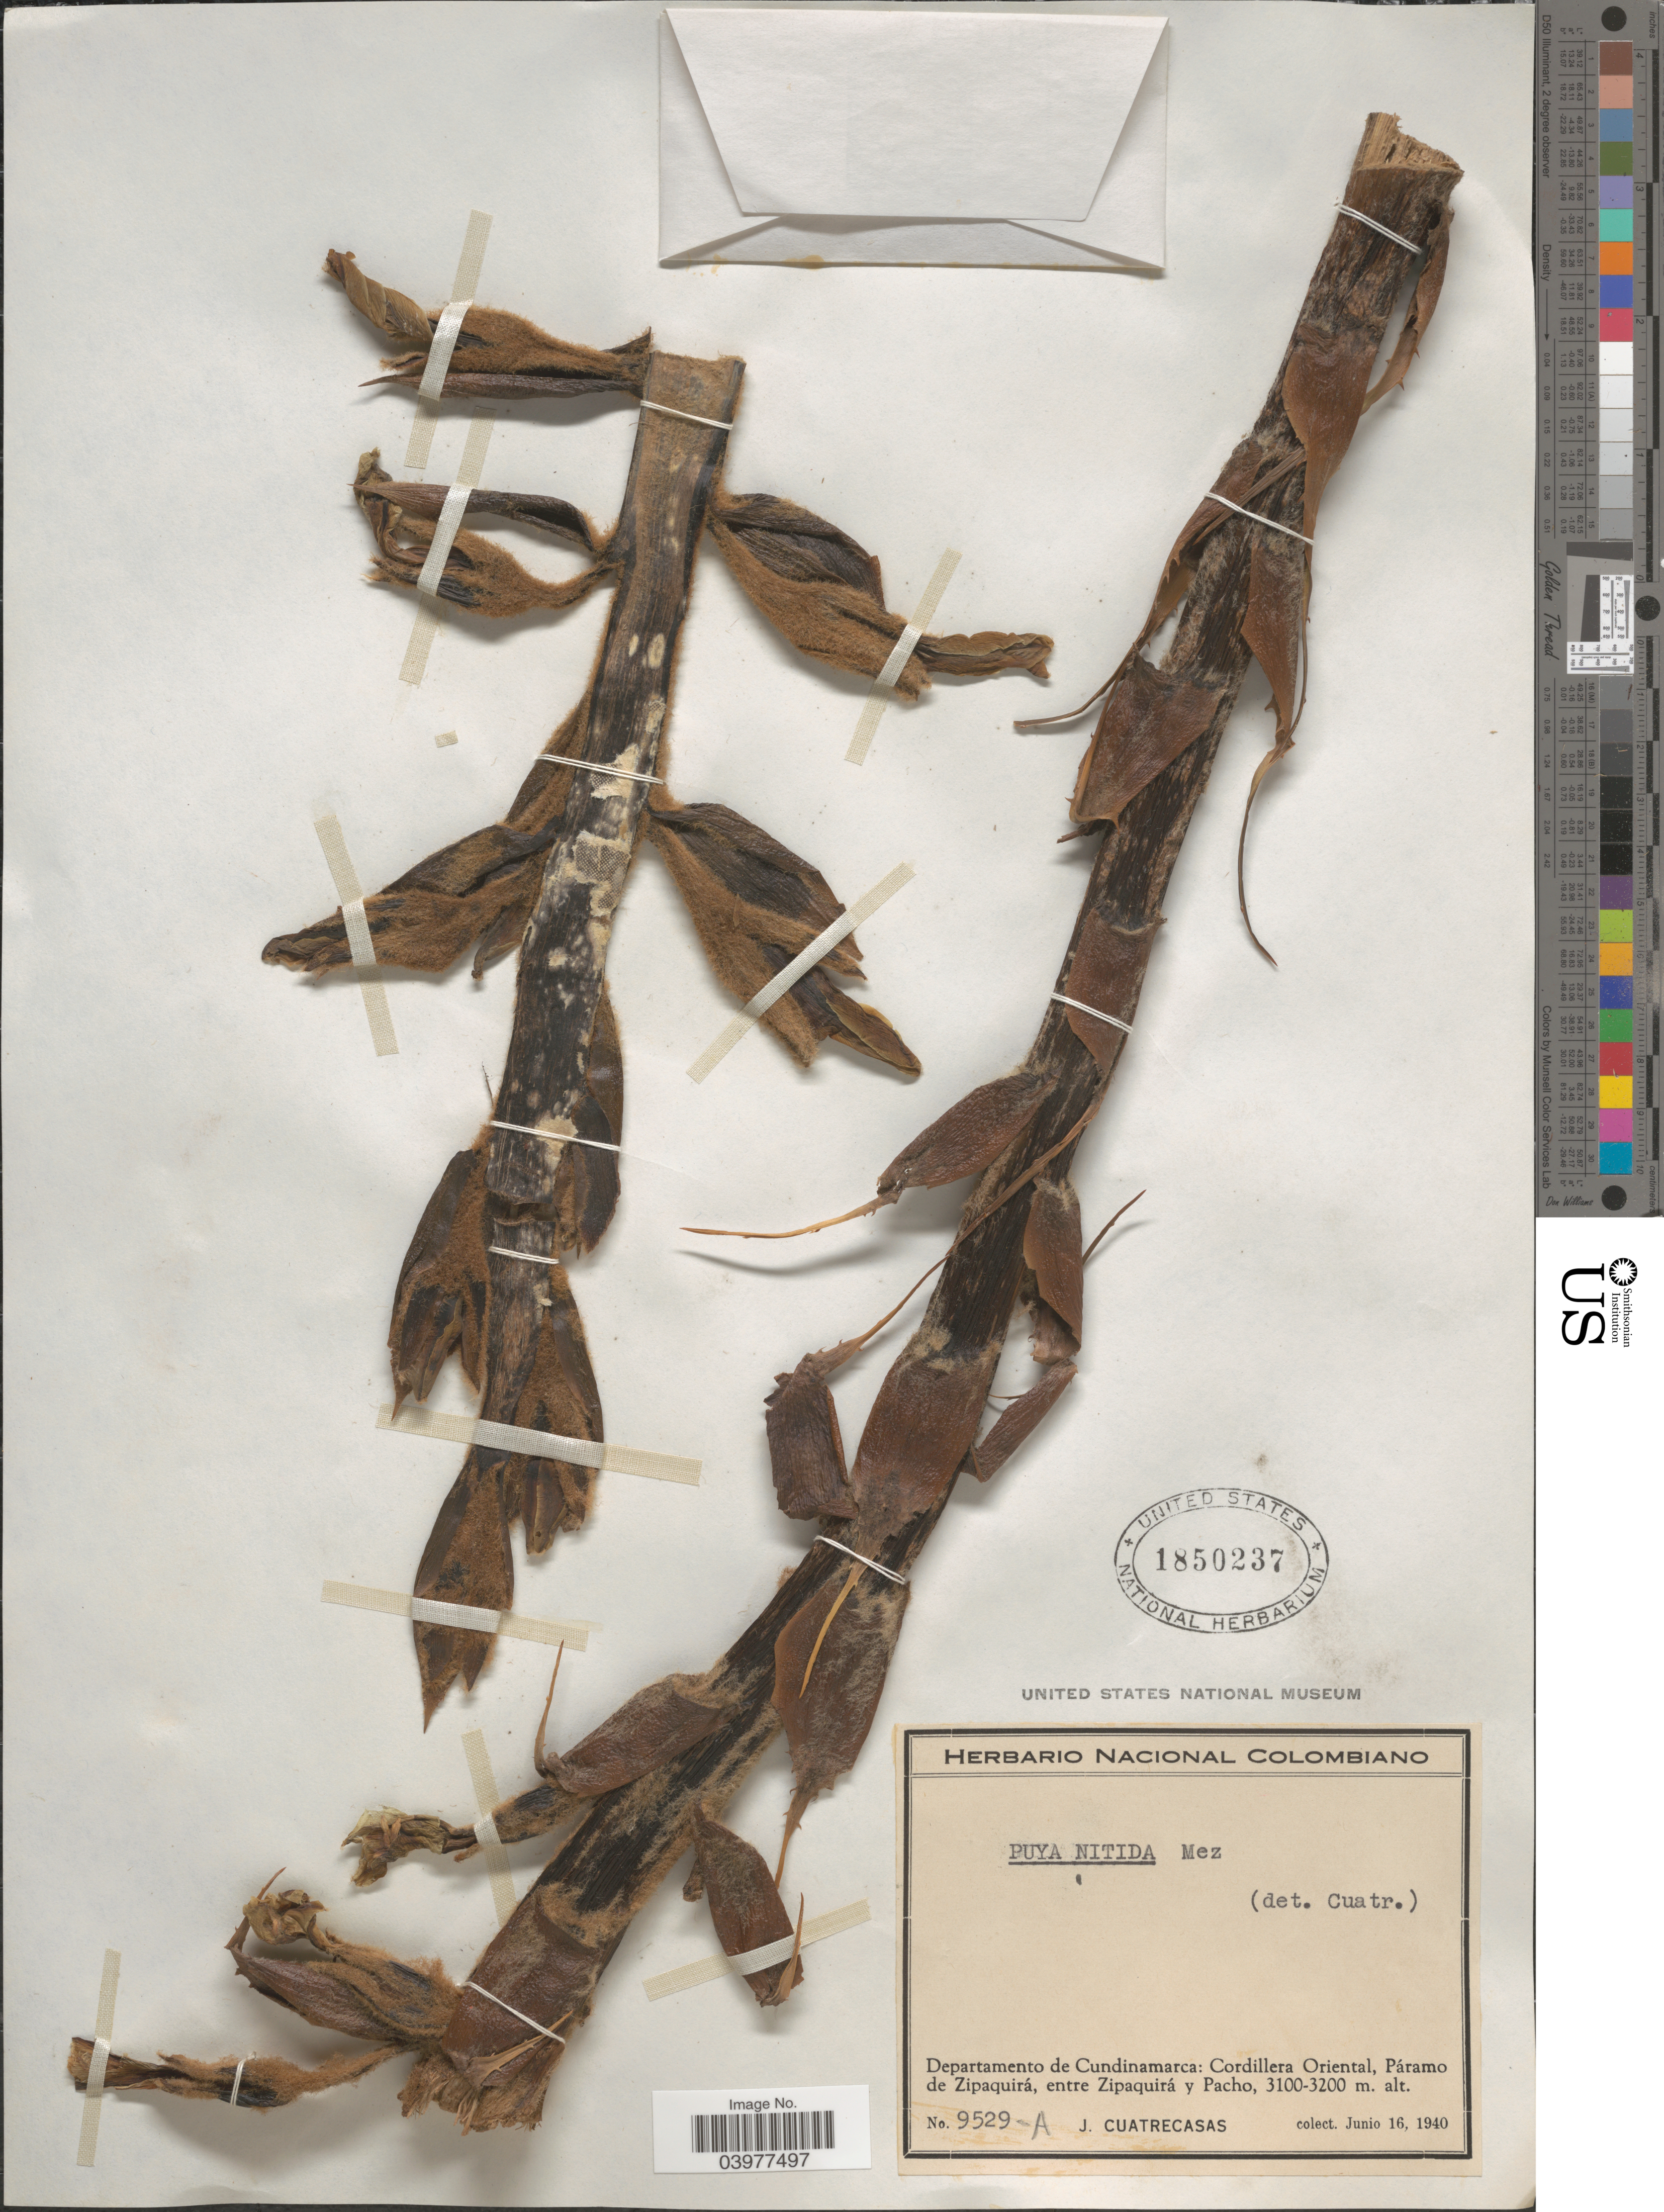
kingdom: Plantae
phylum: Tracheophyta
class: Liliopsida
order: Poales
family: Bromeliaceae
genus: Puya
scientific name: Puya nitida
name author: Mez in C. DC.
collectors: J. Cuatrecasas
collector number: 9529A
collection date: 1940-06-16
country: Colombia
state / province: Cundinamarca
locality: Departamento de Cundinamarca: Cordillera Oriental, Páramo de Zipaquirá, entre Zipaquirá y Pacho.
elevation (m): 3100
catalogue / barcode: US 1850237